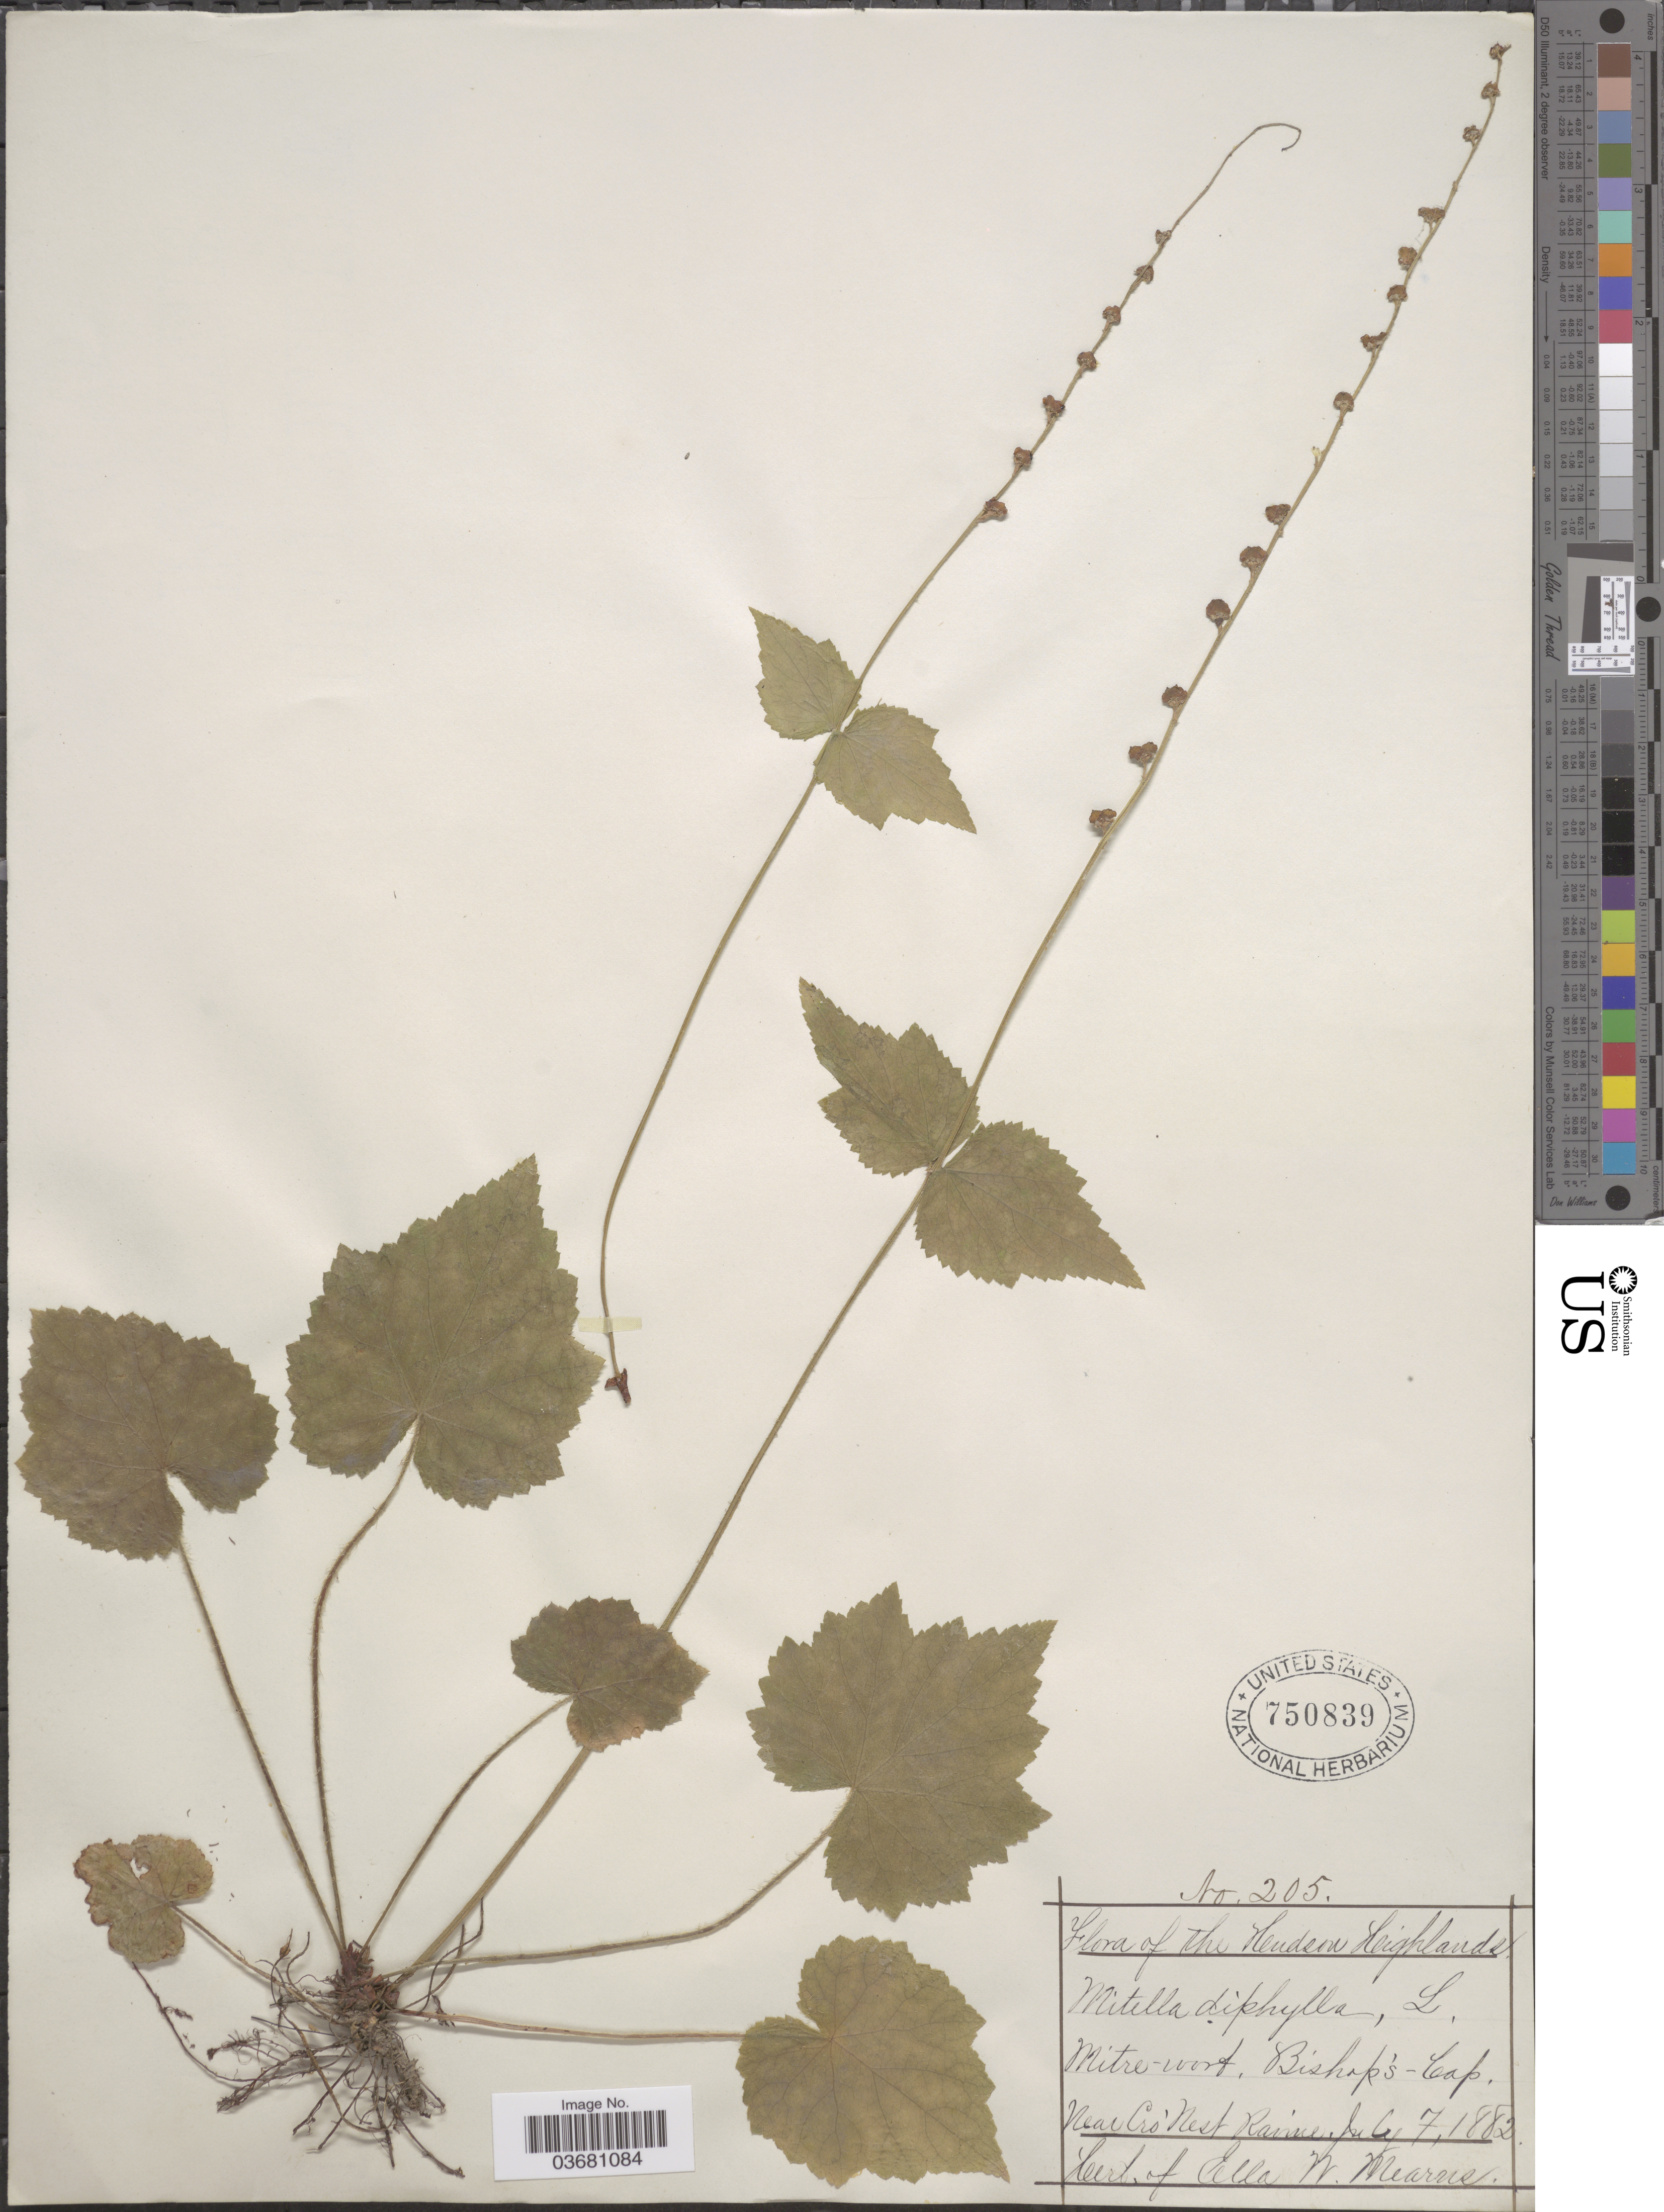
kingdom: Plantae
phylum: Tracheophyta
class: Magnoliopsida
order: Saxifragales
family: Saxifragaceae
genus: Mitella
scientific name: Mitella diphylla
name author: L.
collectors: ex herb. Ella W. Mearns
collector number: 205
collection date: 1882-07-07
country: United States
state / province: New York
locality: The Hudson Highlands. Near Cro'Nest Ravine.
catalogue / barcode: US 750839